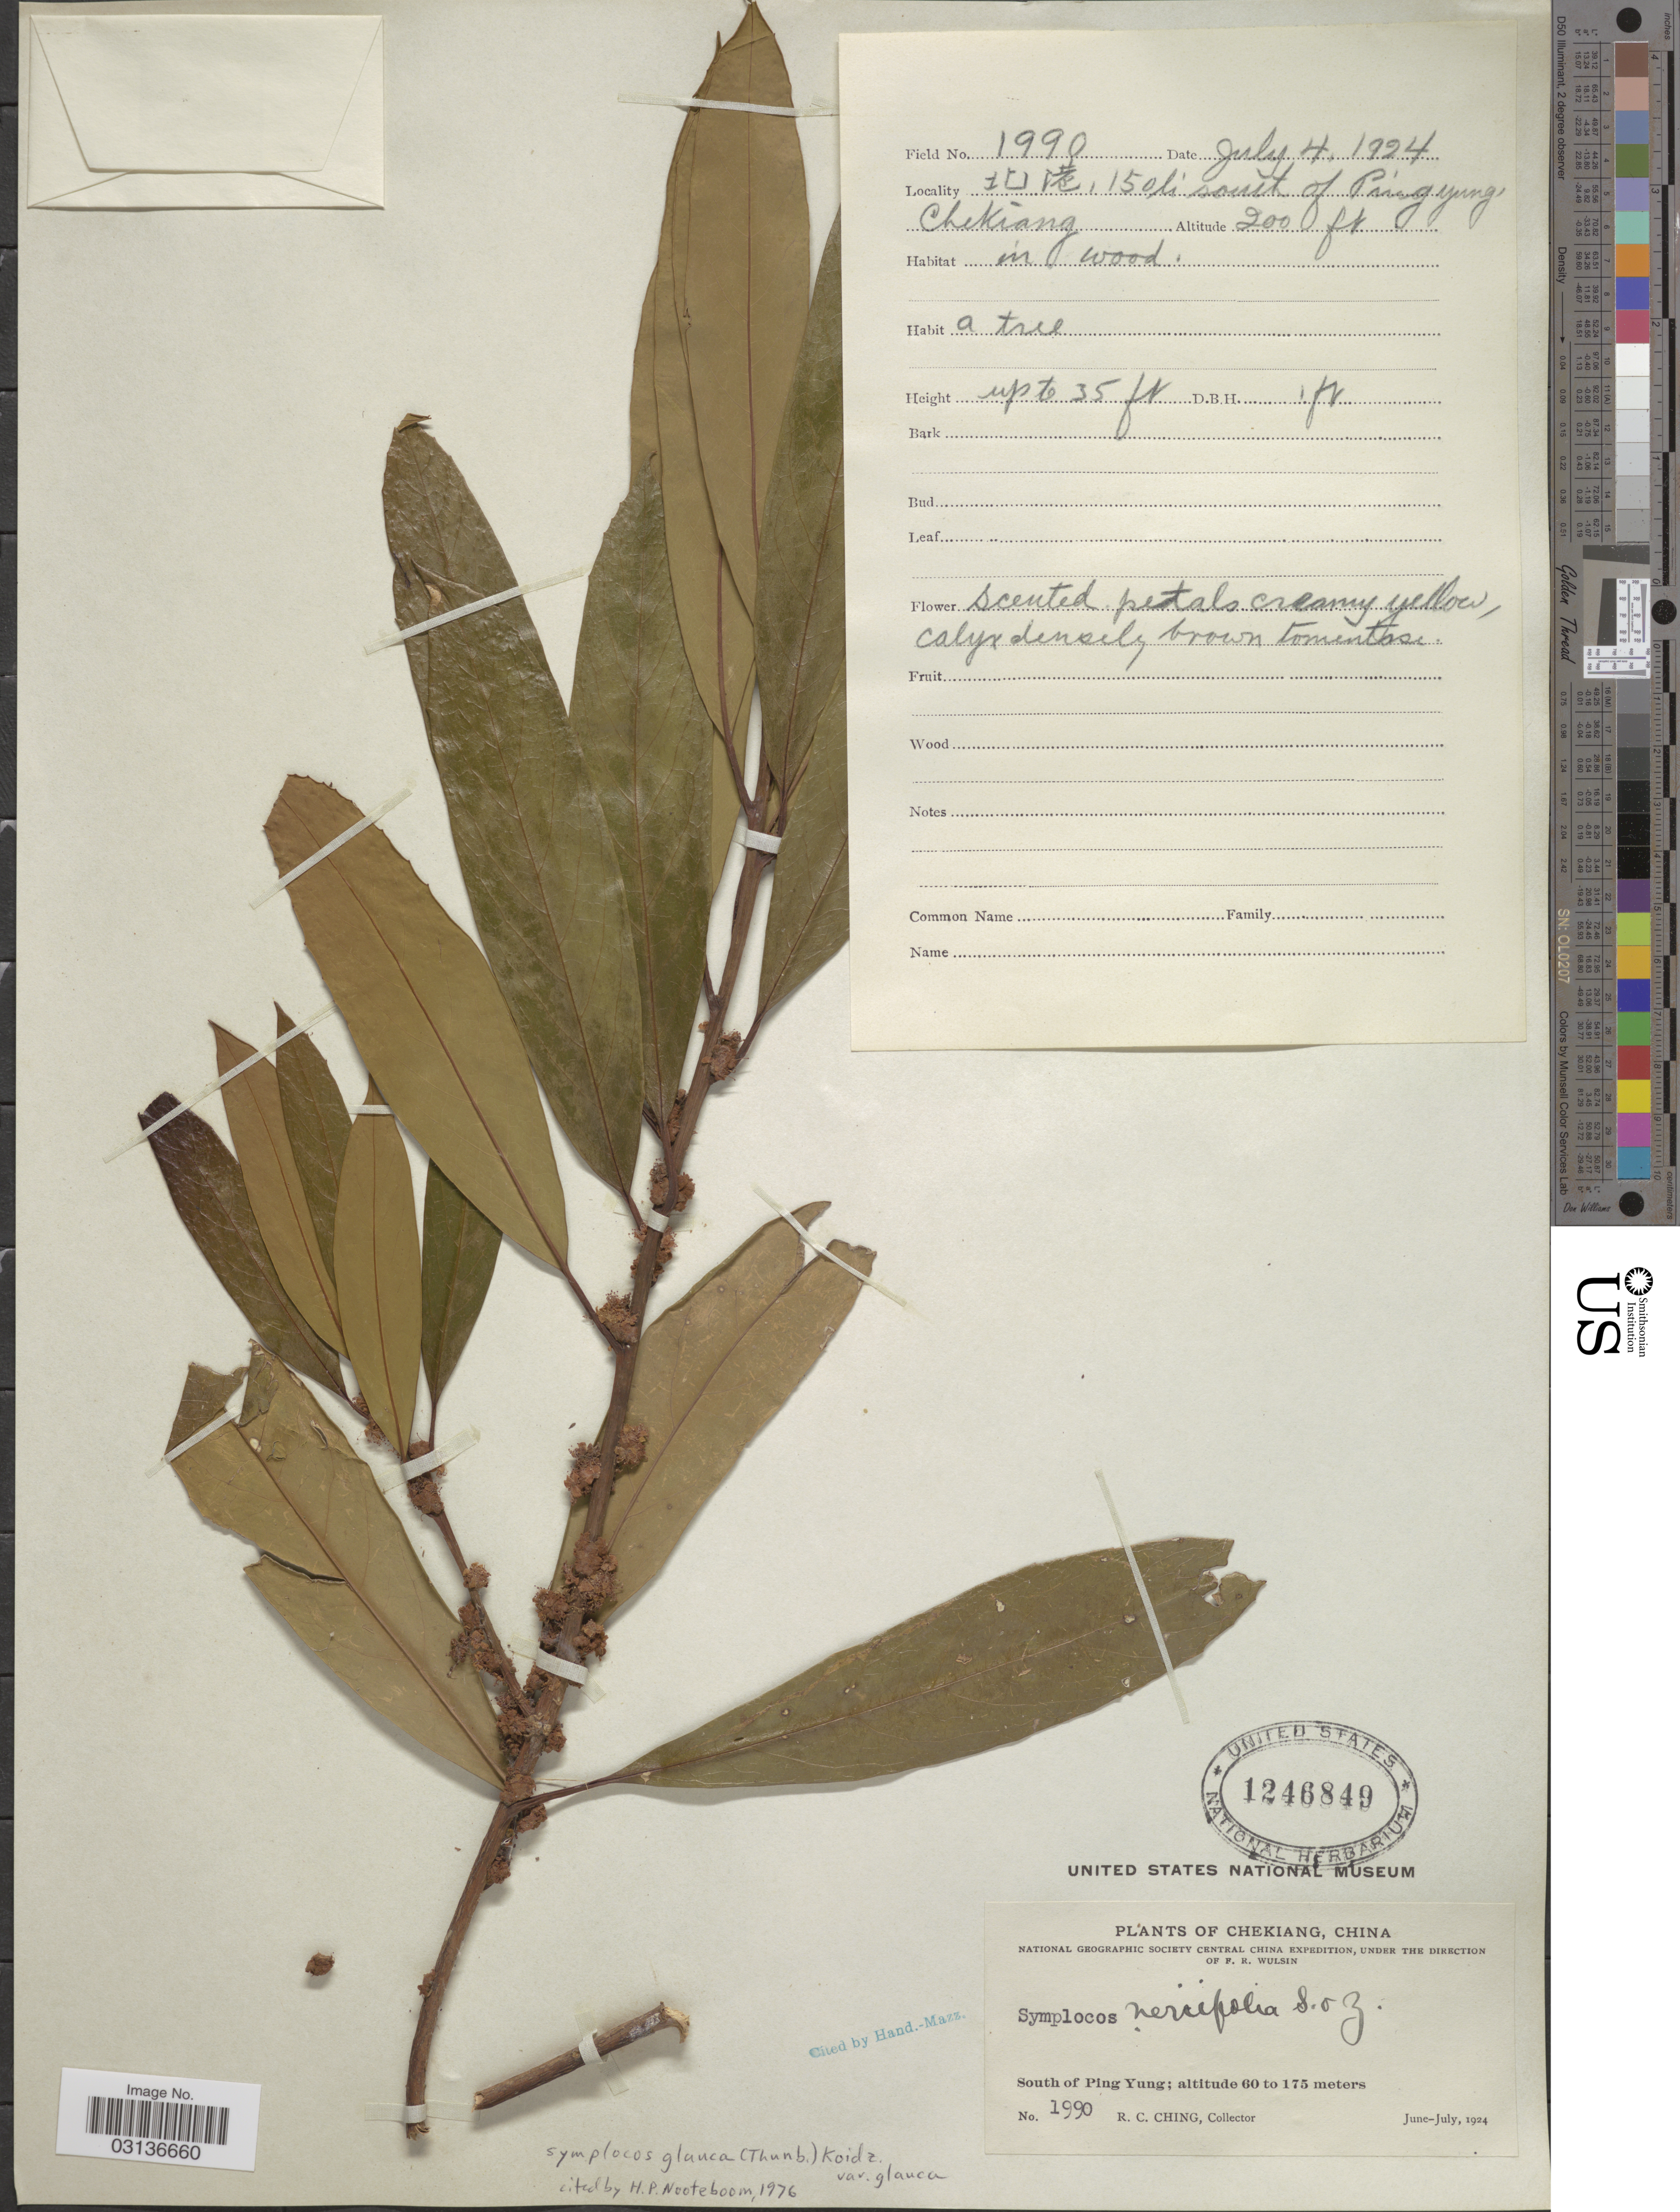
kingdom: Plantae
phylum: Tracheophyta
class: Magnoliopsida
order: Ericales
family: Symplocaceae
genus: Symplocos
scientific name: Symplocos glauca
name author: (Thunb.) Koidz.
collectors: R. C. Ching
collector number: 1990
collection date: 1924-07-04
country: China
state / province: Zhejiang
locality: Chekiang. X, 150 li south of Ping Yung.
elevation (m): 200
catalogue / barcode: US 1246849